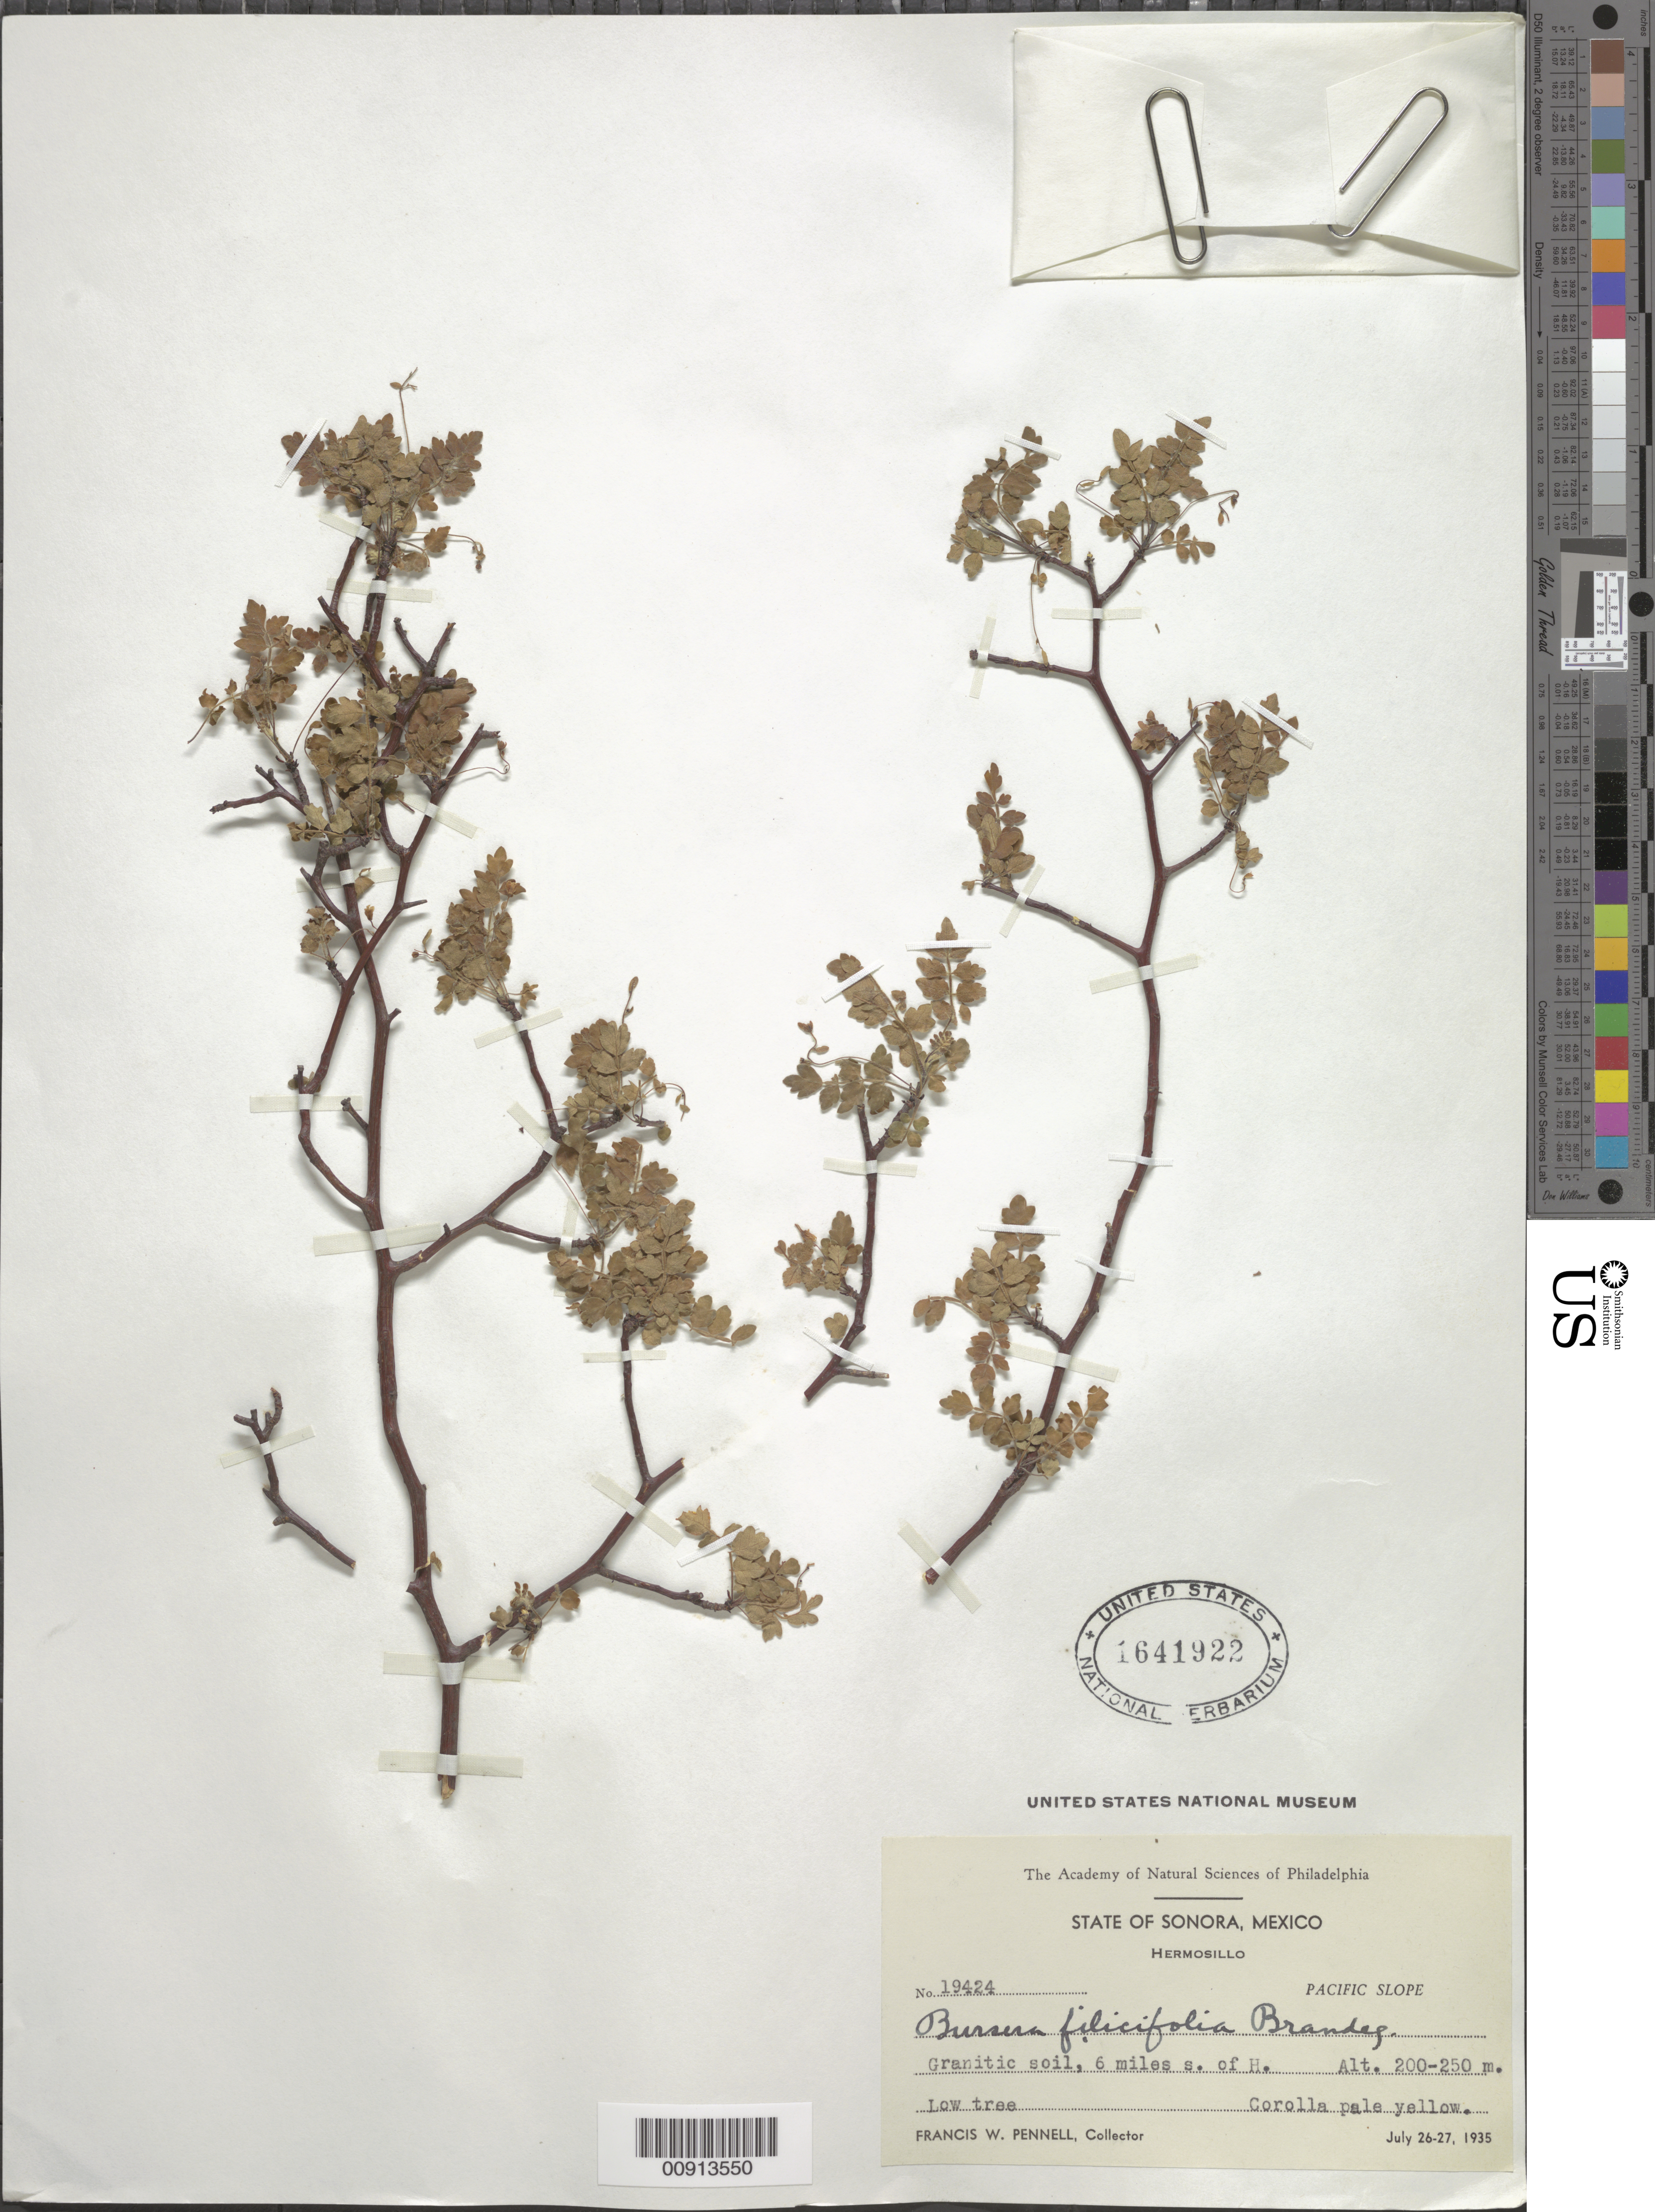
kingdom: Plantae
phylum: Tracheophyta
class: Magnoliopsida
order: Sapindales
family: Burseraceae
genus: Bursera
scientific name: Bursera filicifolia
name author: Brandegee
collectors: F. W. Pennell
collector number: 19424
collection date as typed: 26 Jul 1935 to 27 Jul 1935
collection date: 1935-07-26/1935-07-27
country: Mexico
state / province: Sonora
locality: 6 miles S of Hermosillo, State of Sonora.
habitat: Granitic soil.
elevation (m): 250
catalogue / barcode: US 1641922